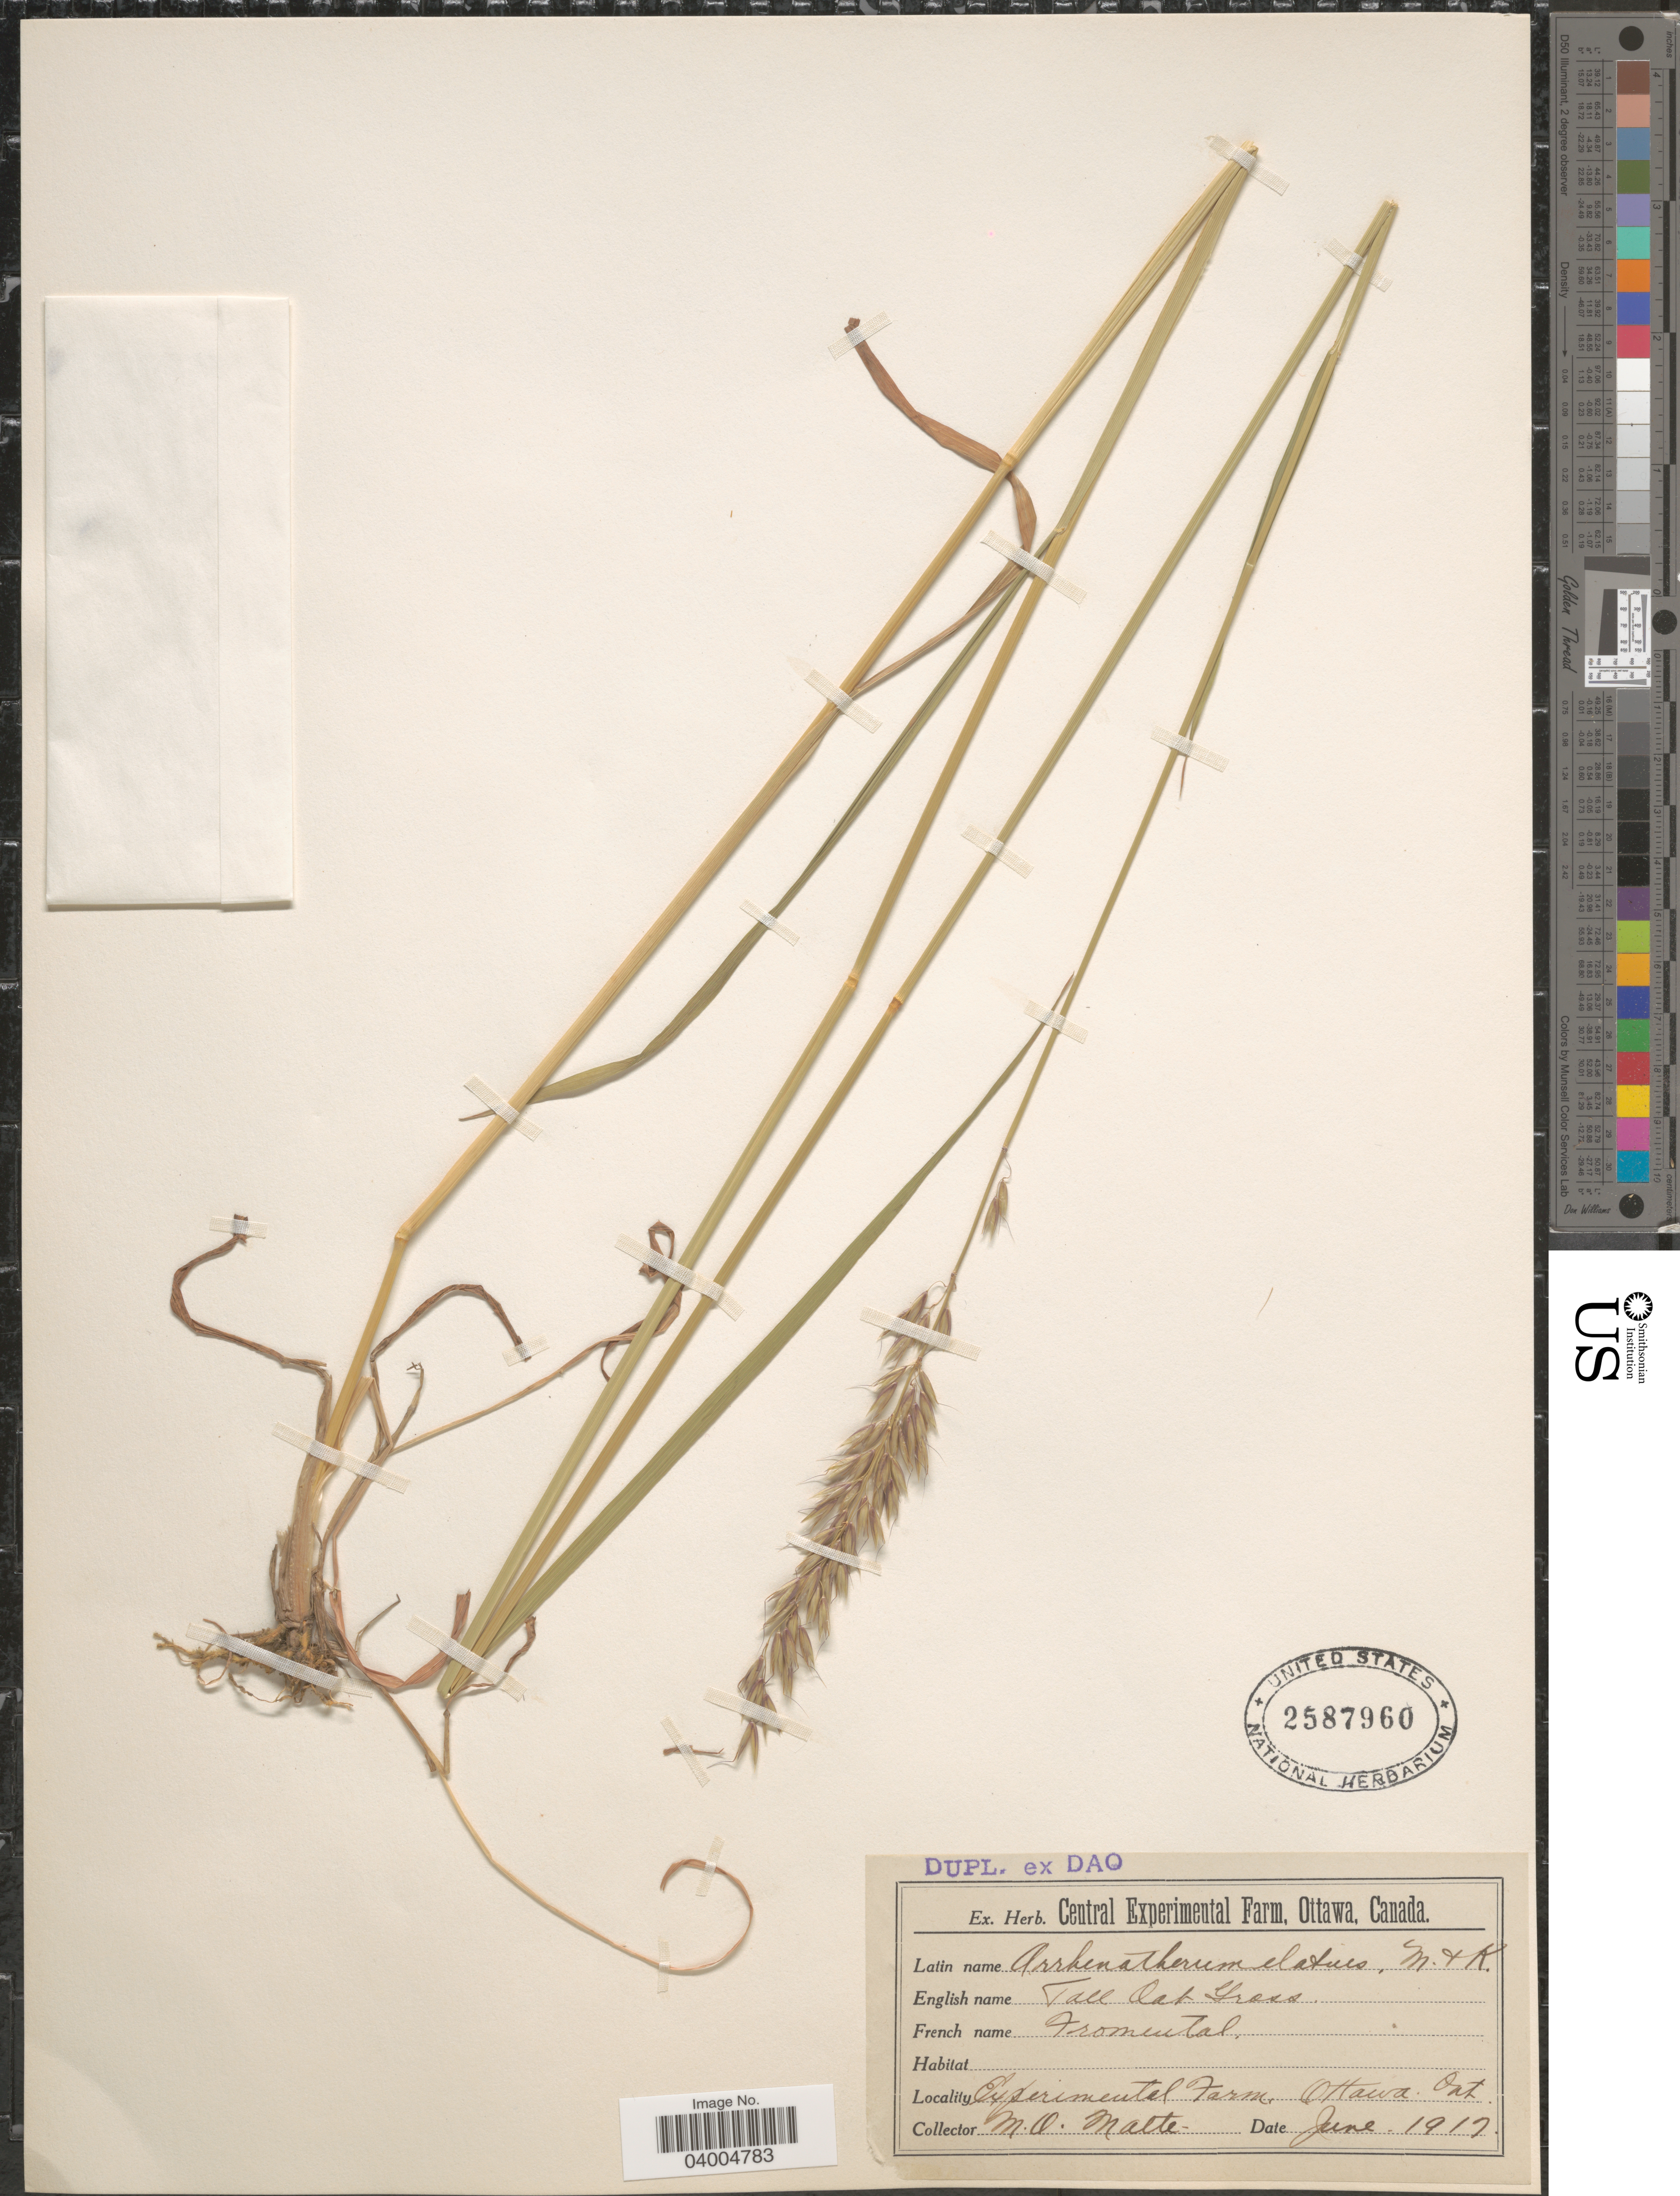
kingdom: Plantae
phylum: Tracheophyta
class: Liliopsida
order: Poales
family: Poaceae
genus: Arrhenatherum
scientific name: Arrhenatherum elatius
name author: (L.) J. Presl & C. Presl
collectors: M. O. Malte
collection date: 1917-06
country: Canada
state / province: Ontario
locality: Experimental Farm, Ottawa.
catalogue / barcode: US 2587960